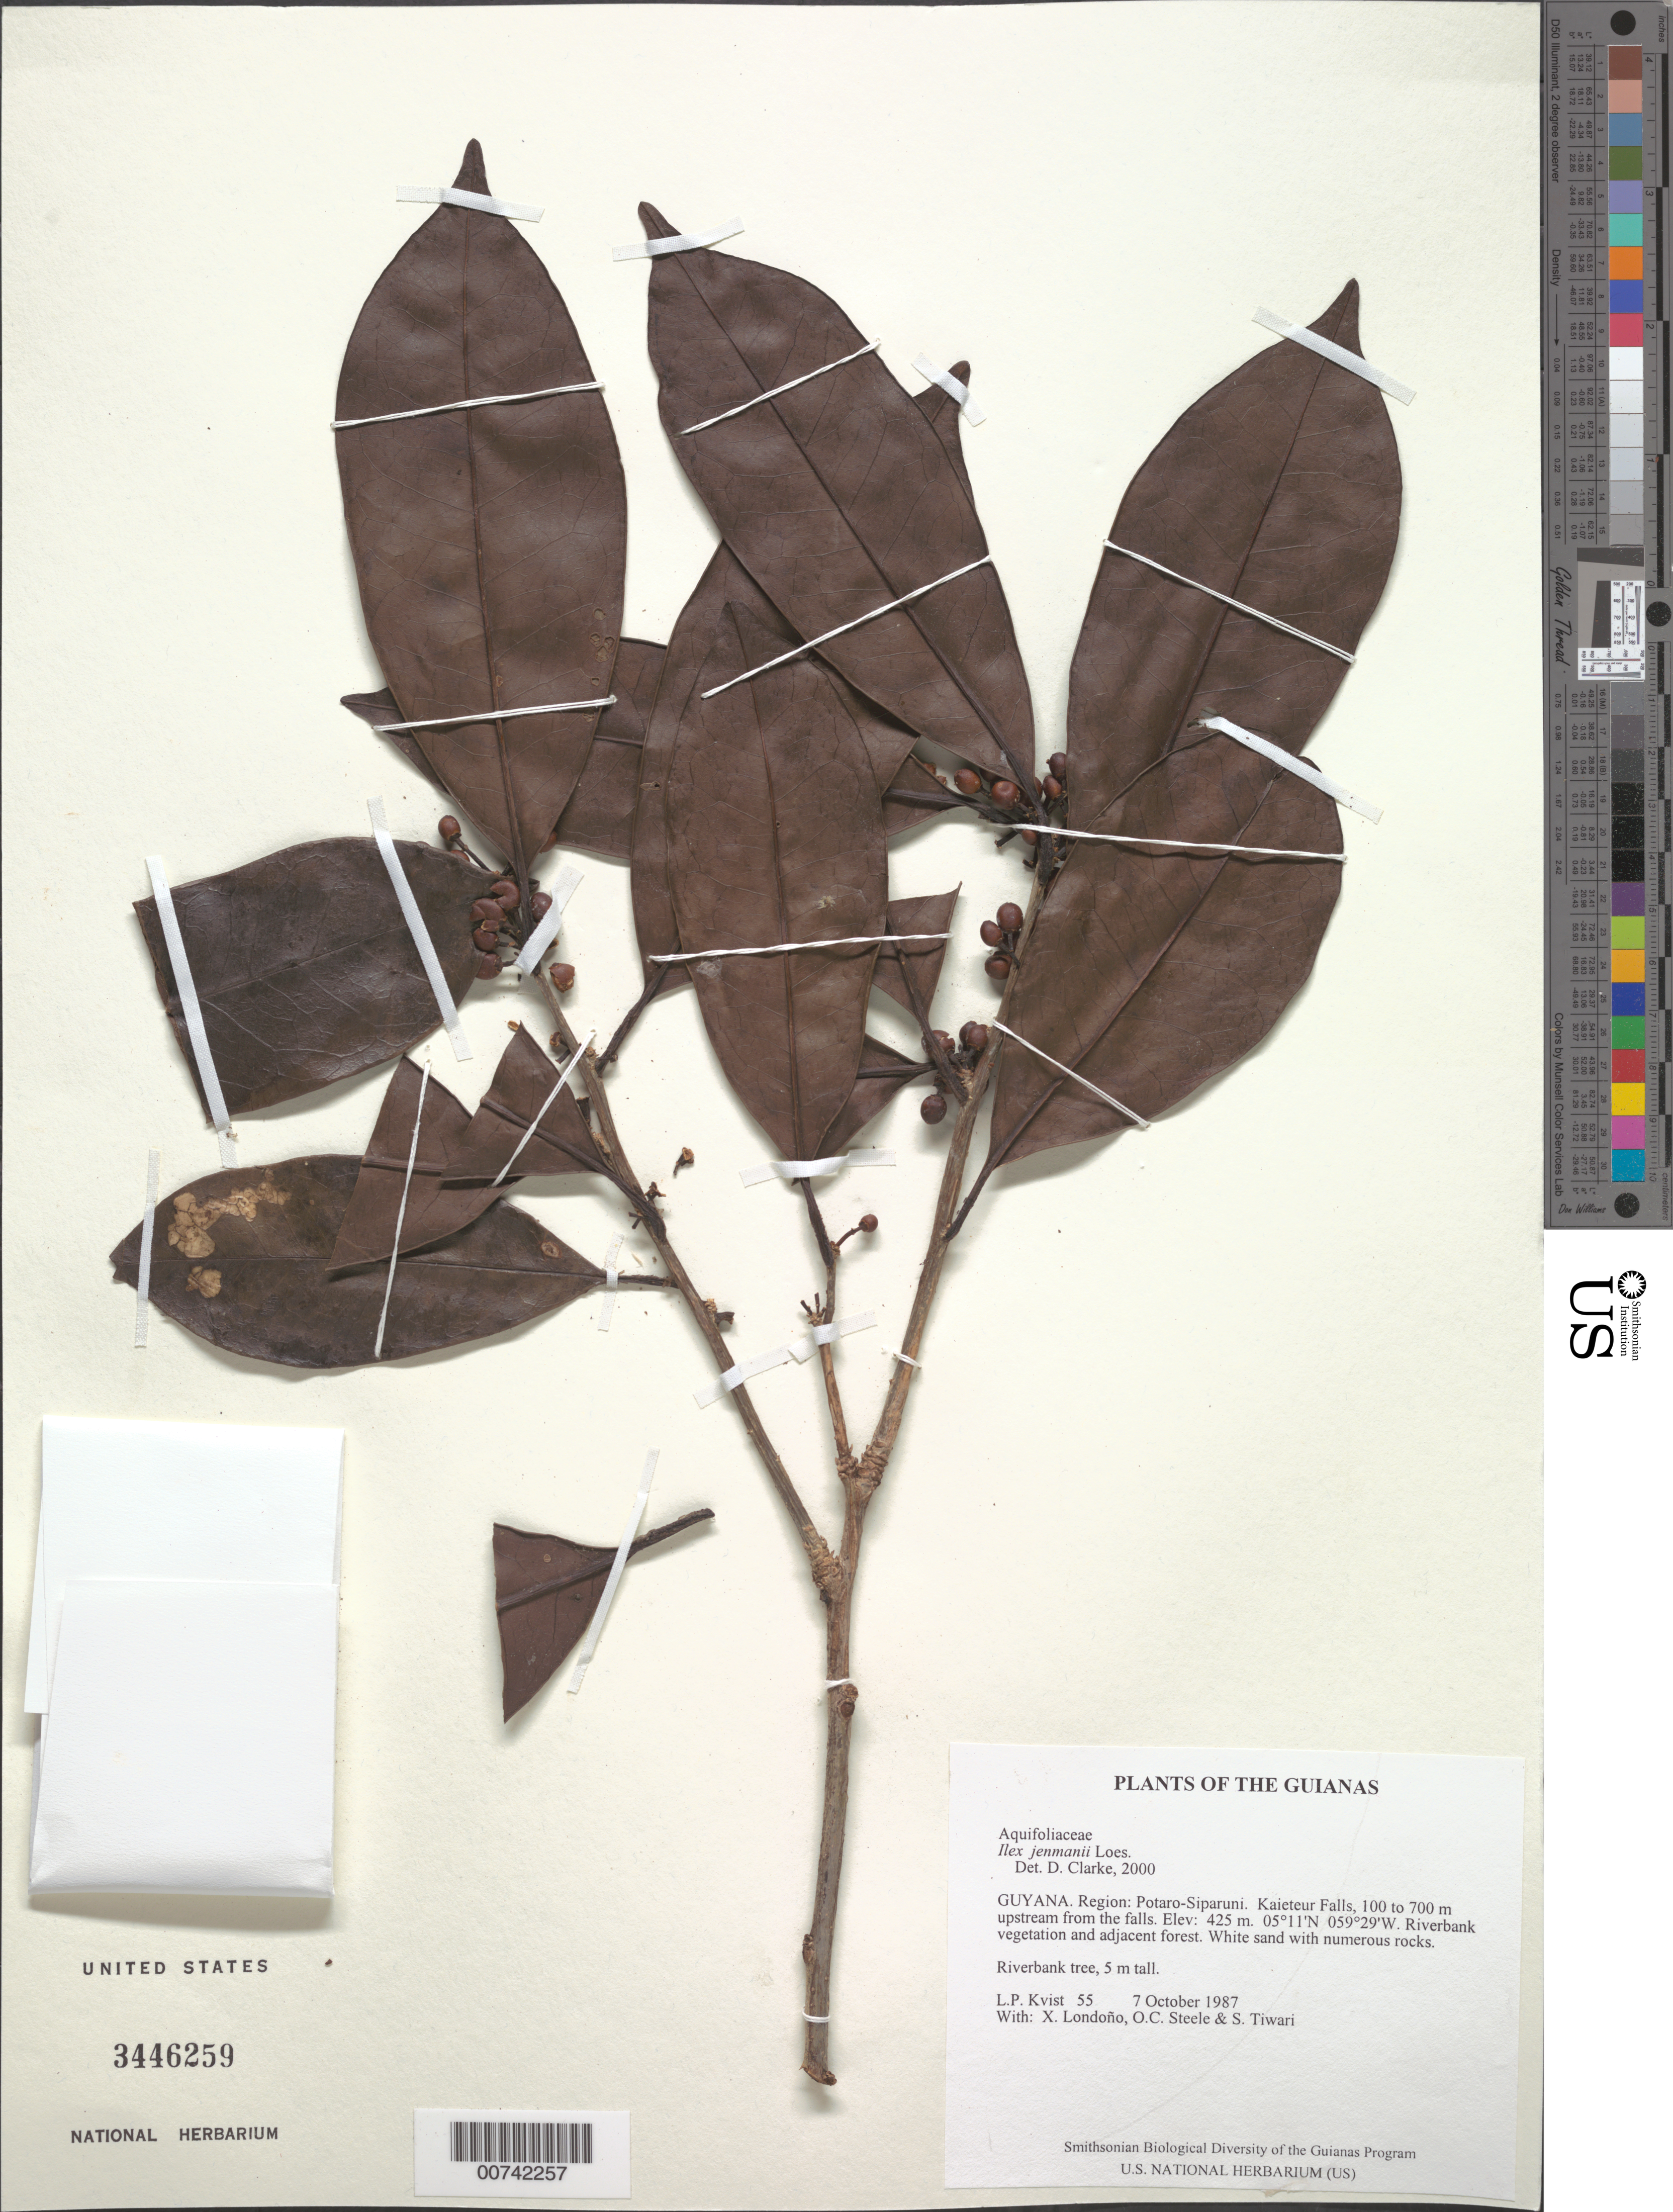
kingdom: Plantae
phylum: Tracheophyta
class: Magnoliopsida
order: Aquifoliales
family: Aquifoliaceae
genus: Ilex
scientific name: Ilex jenmanii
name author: Loes.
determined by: Clarke, H. D., University of North Carolina (Asheville)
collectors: L. P. Kvist, X. Londoño, O. C. Steele & S. Tiwari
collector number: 55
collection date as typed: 7 October 1987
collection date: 1987-10-07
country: Guyana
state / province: Potaro-Siparuni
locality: Kaieteur Falls, 100 to 700 m upstream from the falls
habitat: Riverbank vegetation and adjacent forest. White sand with numerous rocks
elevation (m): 425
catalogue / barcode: US 3446259